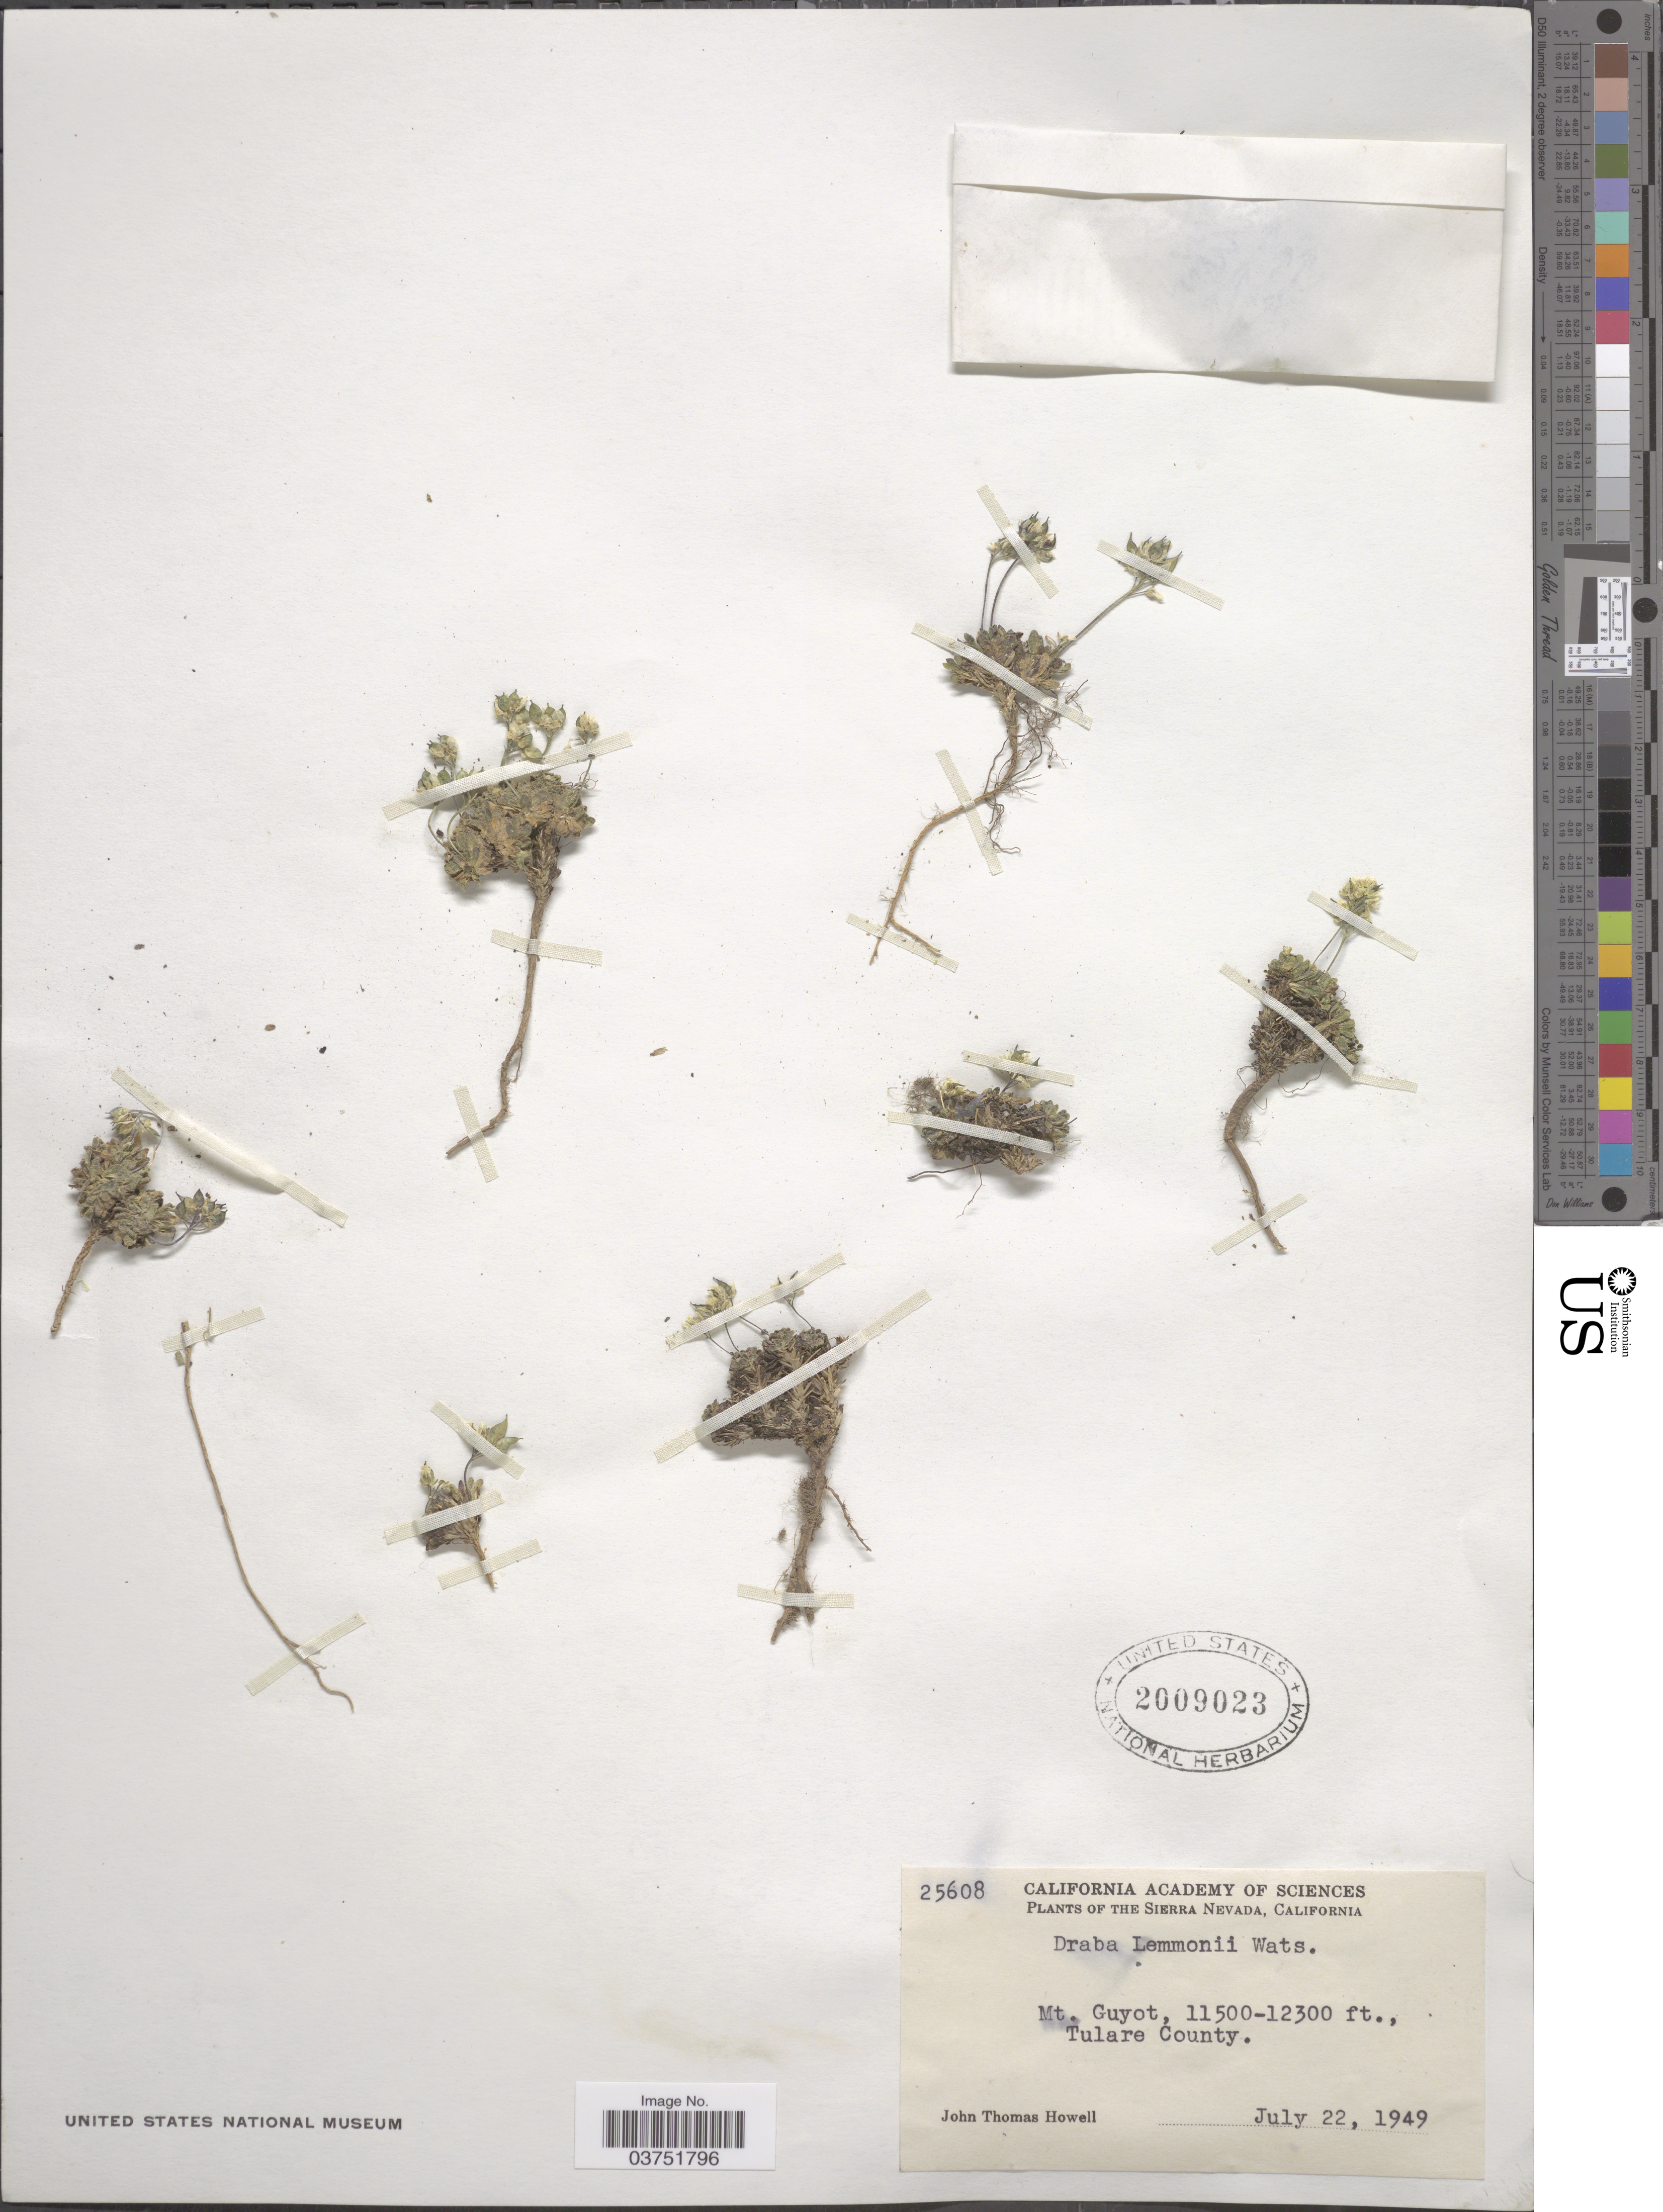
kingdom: Plantae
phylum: Tracheophyta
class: Magnoliopsida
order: Brassicales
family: Brassicaceae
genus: Draba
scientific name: Draba lemmonii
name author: S. Watson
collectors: J. T. Howell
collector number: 25608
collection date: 1949-07-22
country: United States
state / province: California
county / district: Tulare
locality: The Sierra Nevada. Mt. Guyot, Tulare County.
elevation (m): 3505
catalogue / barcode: US 2009023